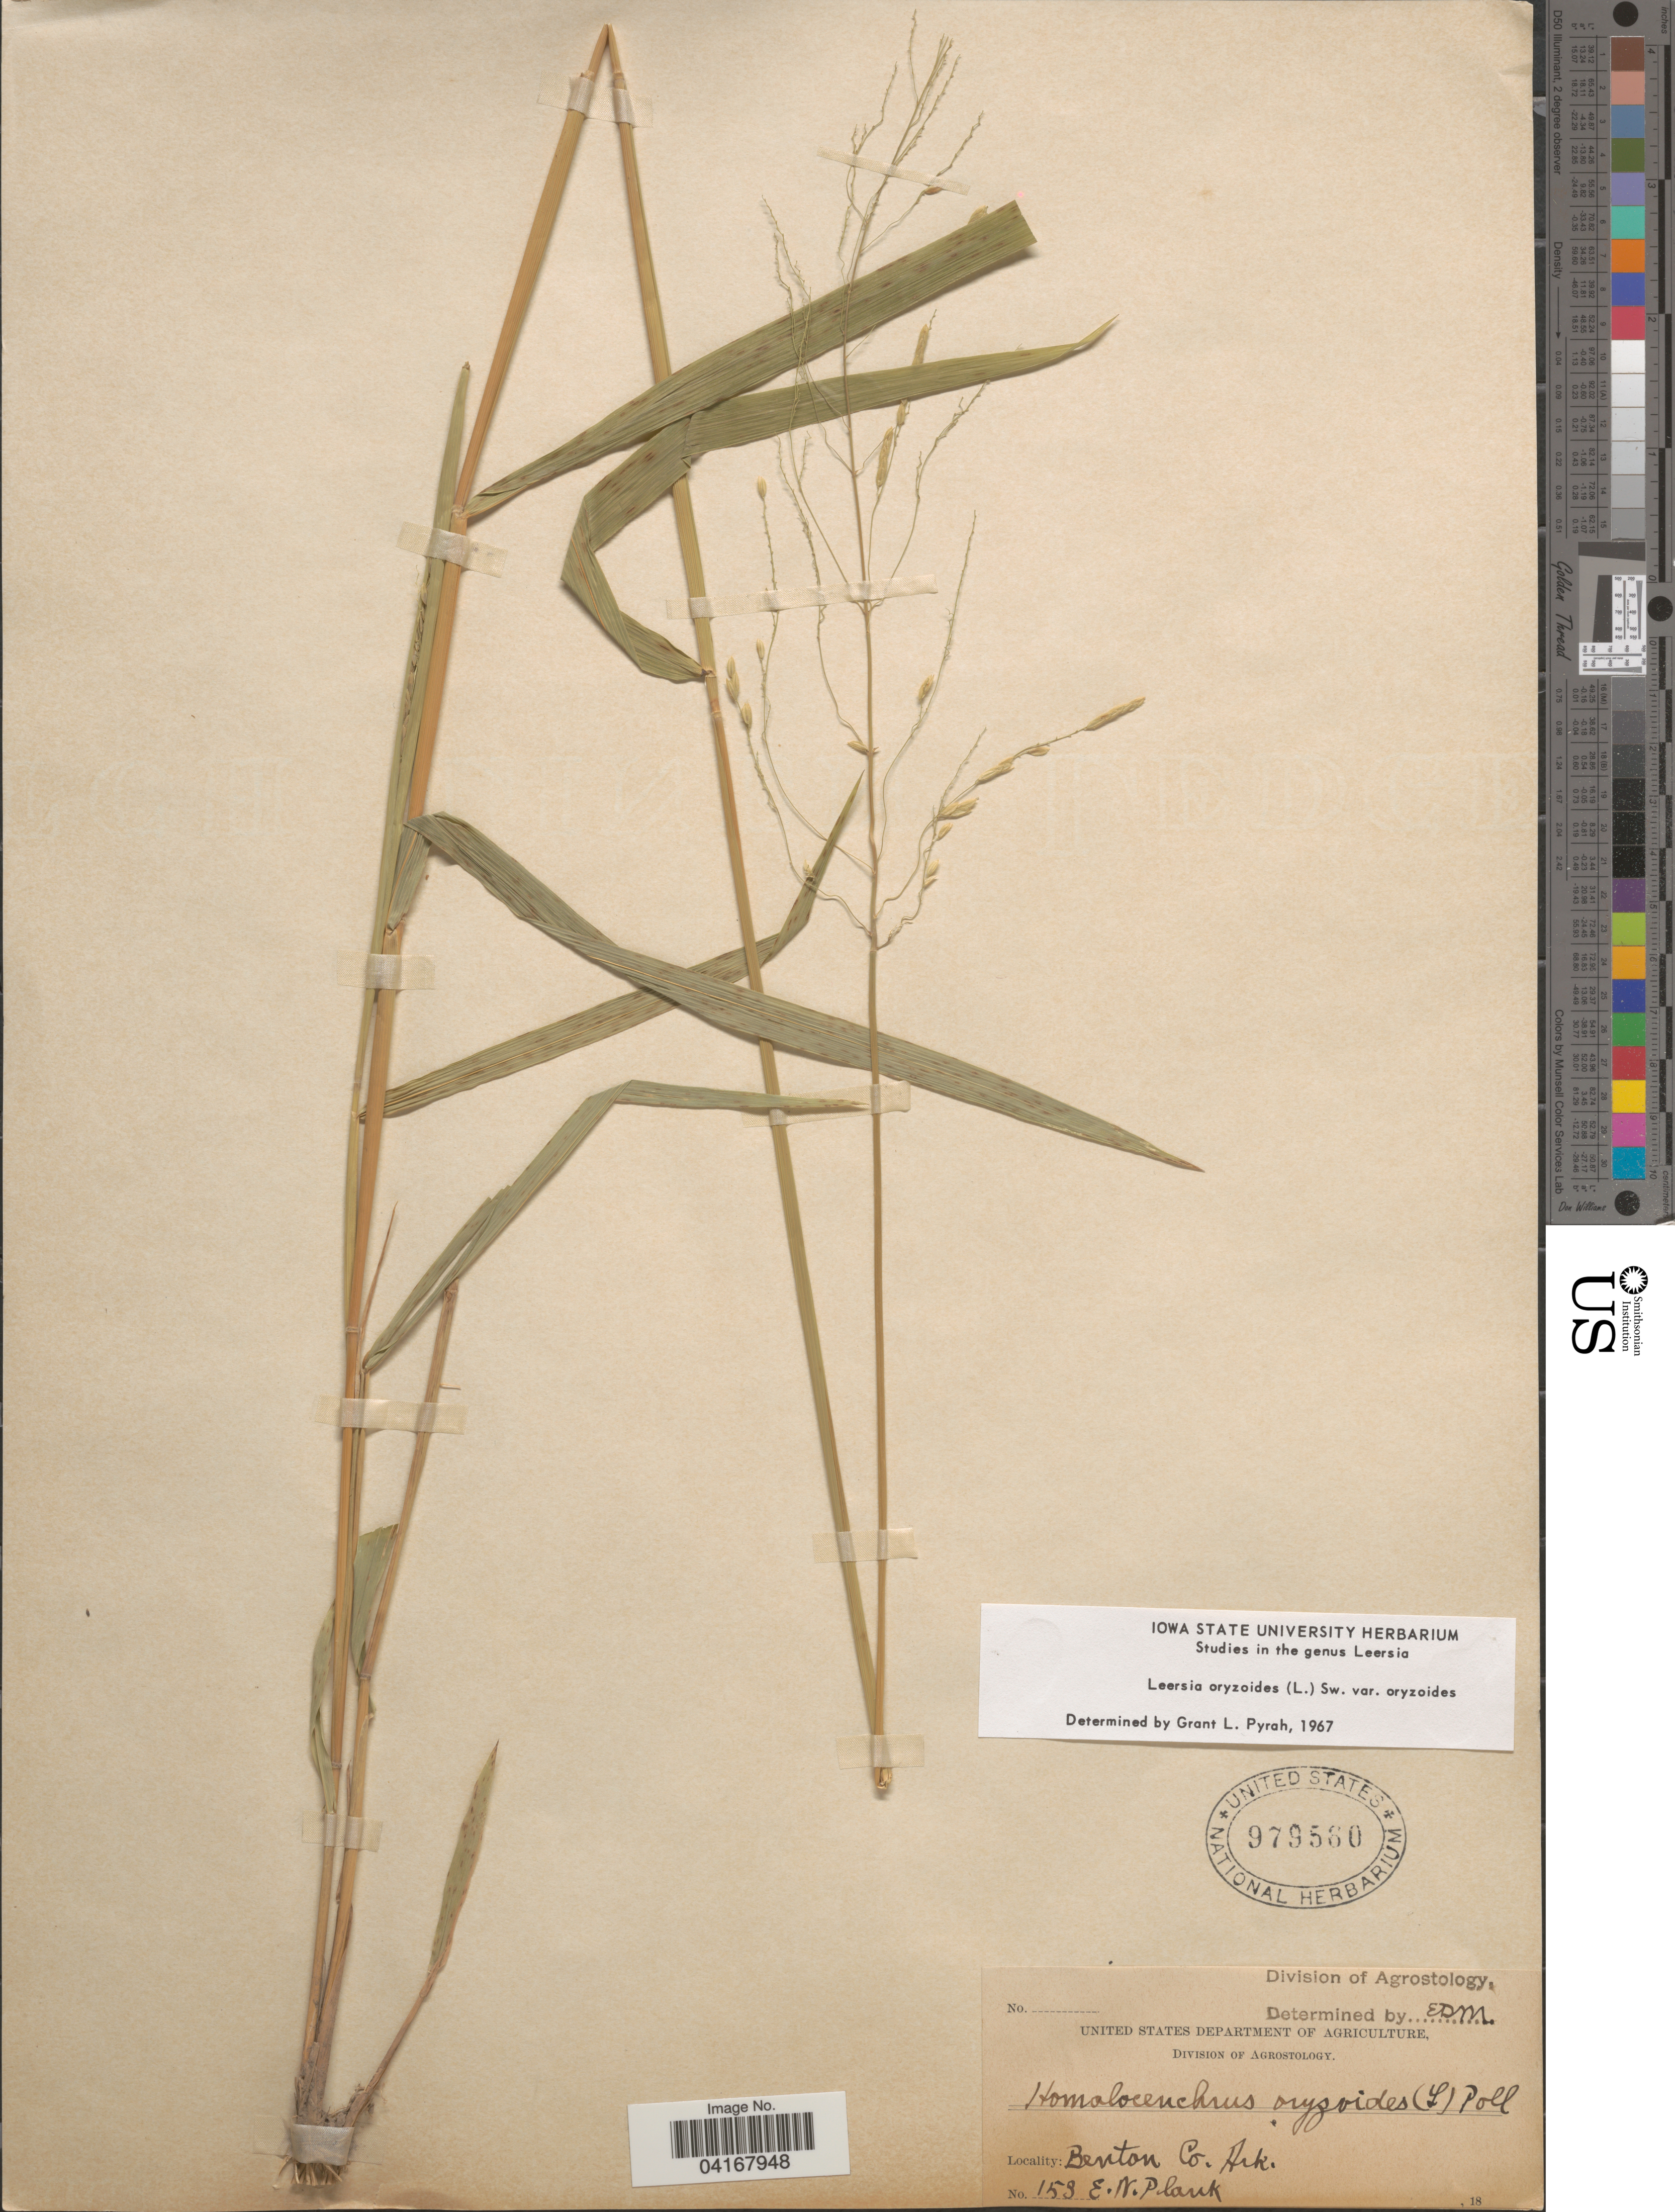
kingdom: Plantae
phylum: Tracheophyta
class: Liliopsida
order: Poales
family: Poaceae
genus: Leersia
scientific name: Leersia oryzoides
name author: (L.) Sw.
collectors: E. Plank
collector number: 153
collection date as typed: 18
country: United States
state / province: Arkansas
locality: Benton Co.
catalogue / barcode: US 979560